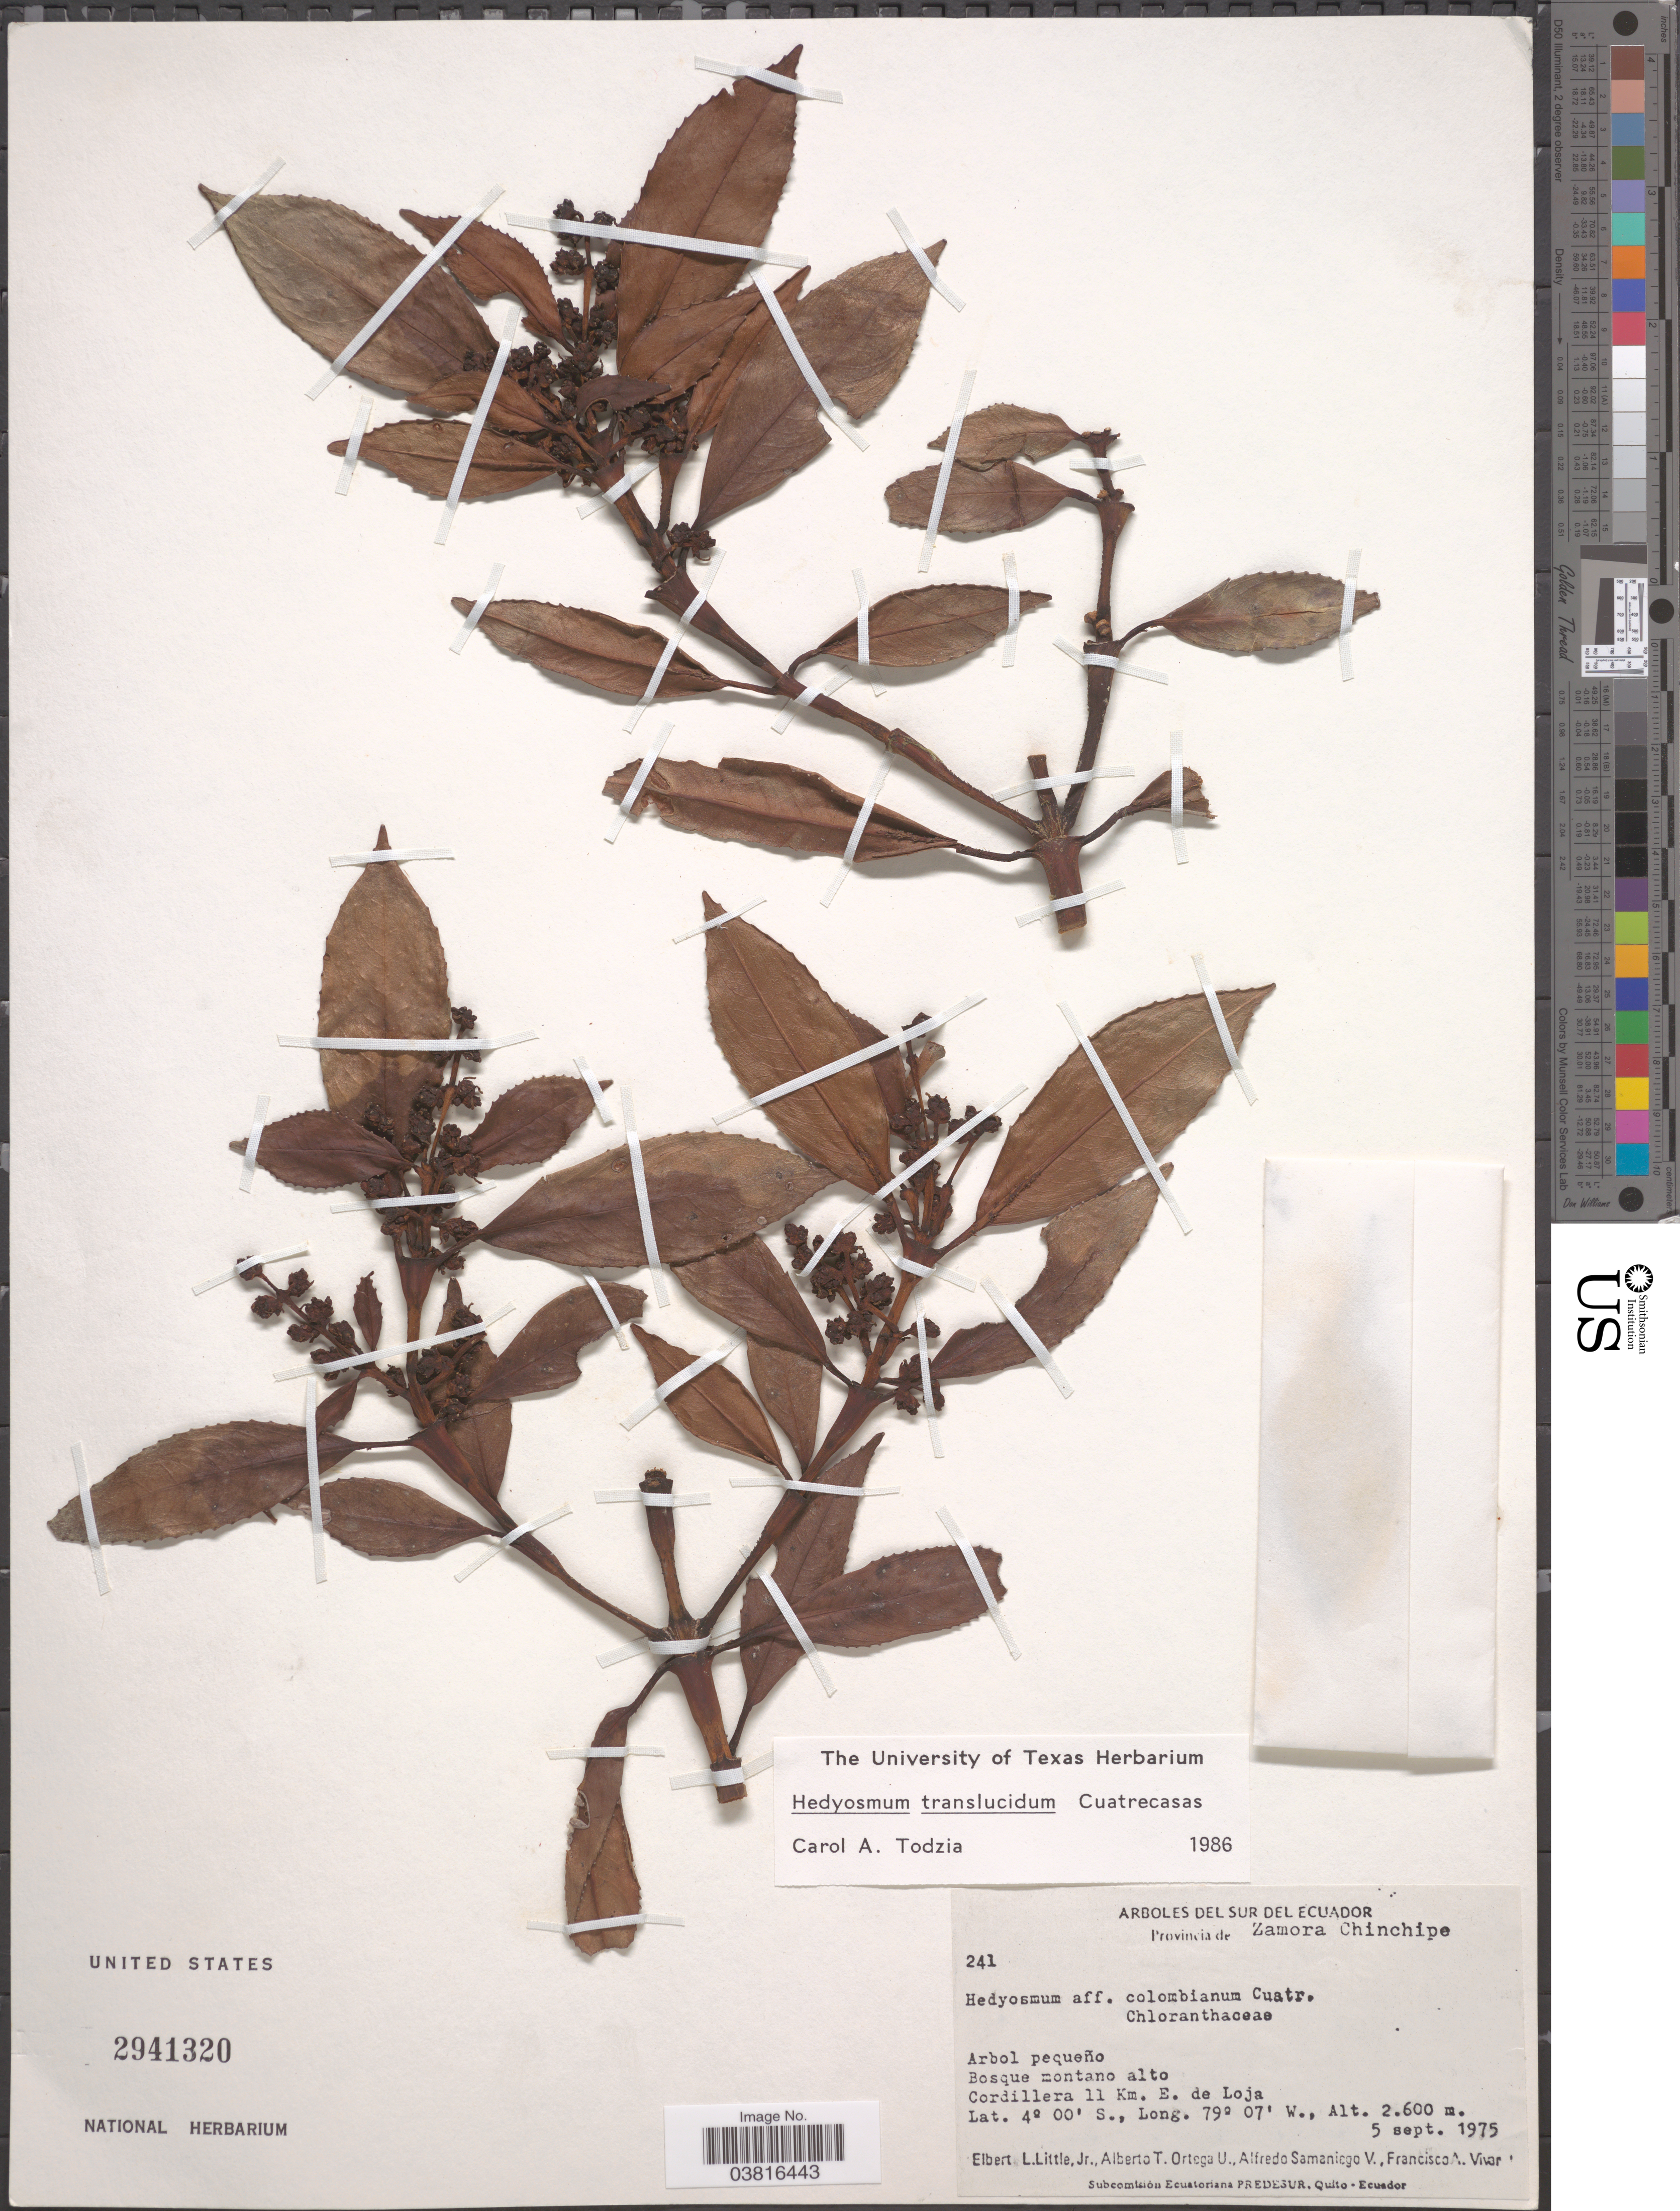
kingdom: Plantae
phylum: Tracheophyta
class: Magnoliopsida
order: Chloranthales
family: Chloranthaceae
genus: Hedyosmum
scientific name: Hedyosmum translucidum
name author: Cuatrec.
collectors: E. L. Little, A. T. Ortega U., A. Samaniego V. & F. A. Vivar C.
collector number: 241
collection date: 1975-09-05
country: Ecuador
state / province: Zamora-Chinchipe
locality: Cordillera 11 Km. E de Loja.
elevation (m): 2600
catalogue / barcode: US 2941320